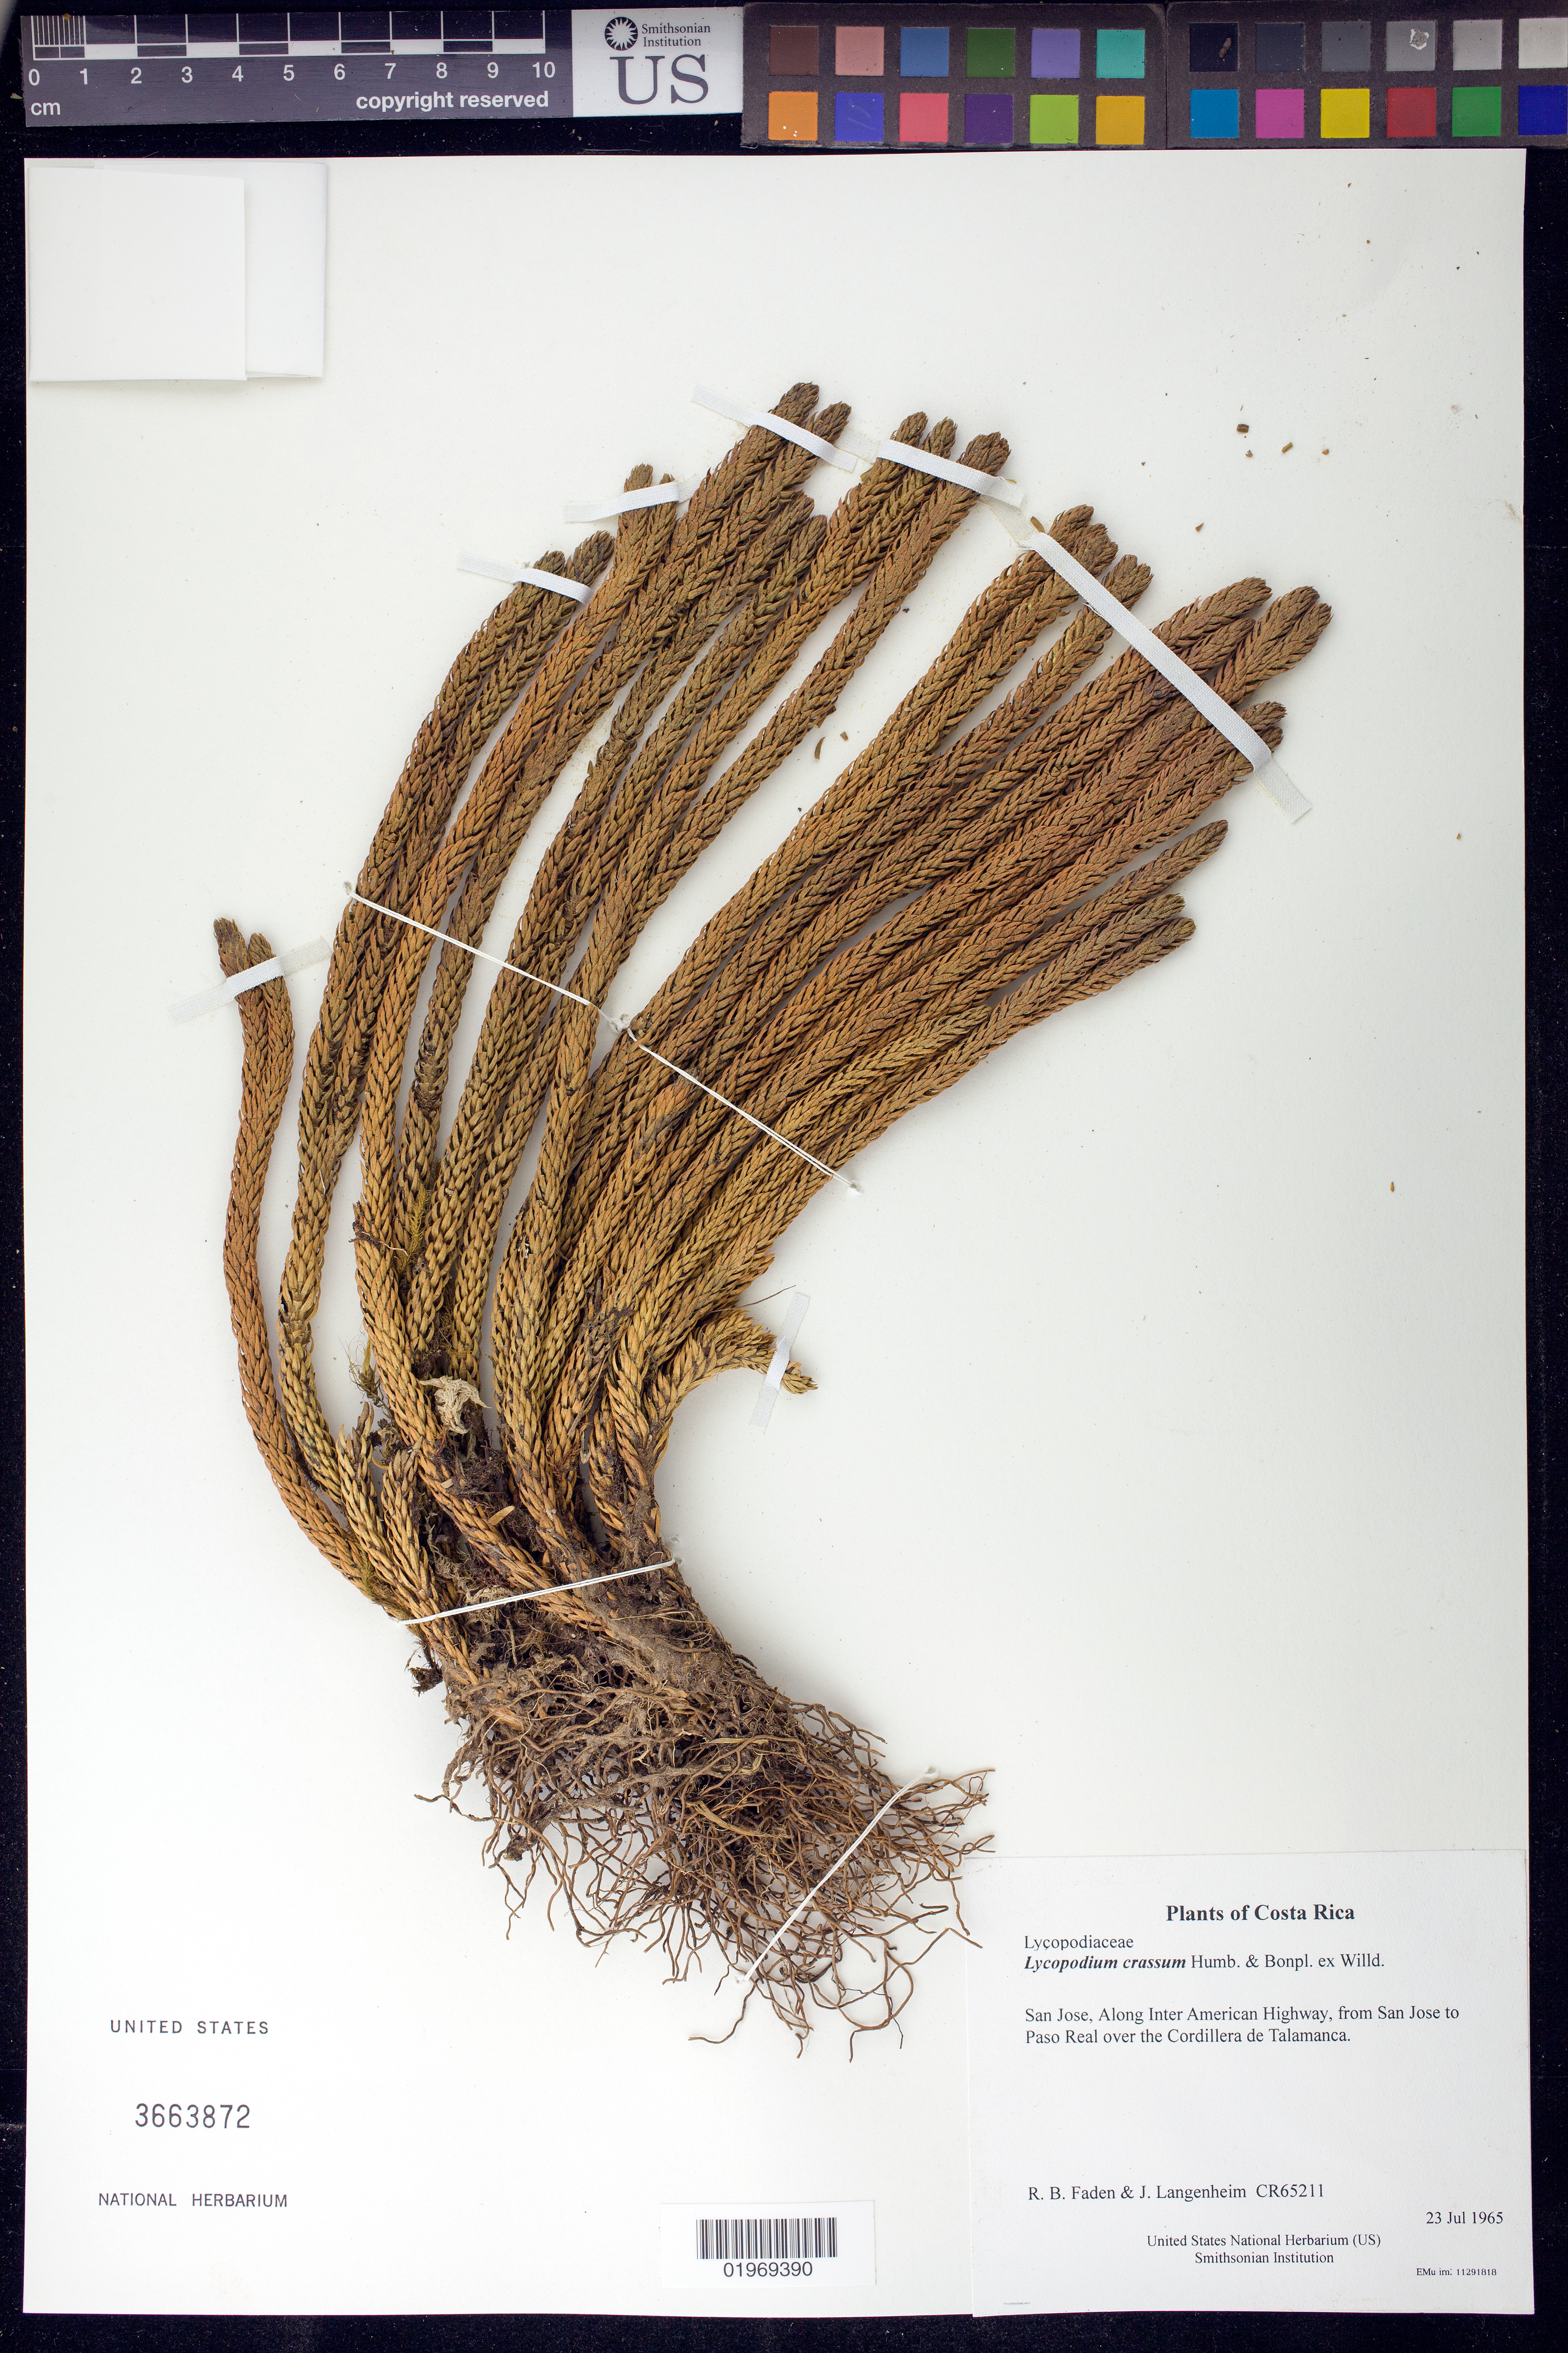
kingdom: Plantae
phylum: Tracheophyta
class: Lycopodiopsida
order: Lycopodiales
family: Lycopodiaceae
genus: Phlegmariurus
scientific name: Phlegmariurus crassus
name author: (Humb. & Bonpl. ex Willd.) B. Øllg.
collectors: R. B. Faden & J. Langenheim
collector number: CR65211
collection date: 1965-07-23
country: Costa Rica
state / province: San Jose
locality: Along Inter American Highway, from San Jose to Paso Real over the Cordillera de Talamanca.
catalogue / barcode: US 3663872